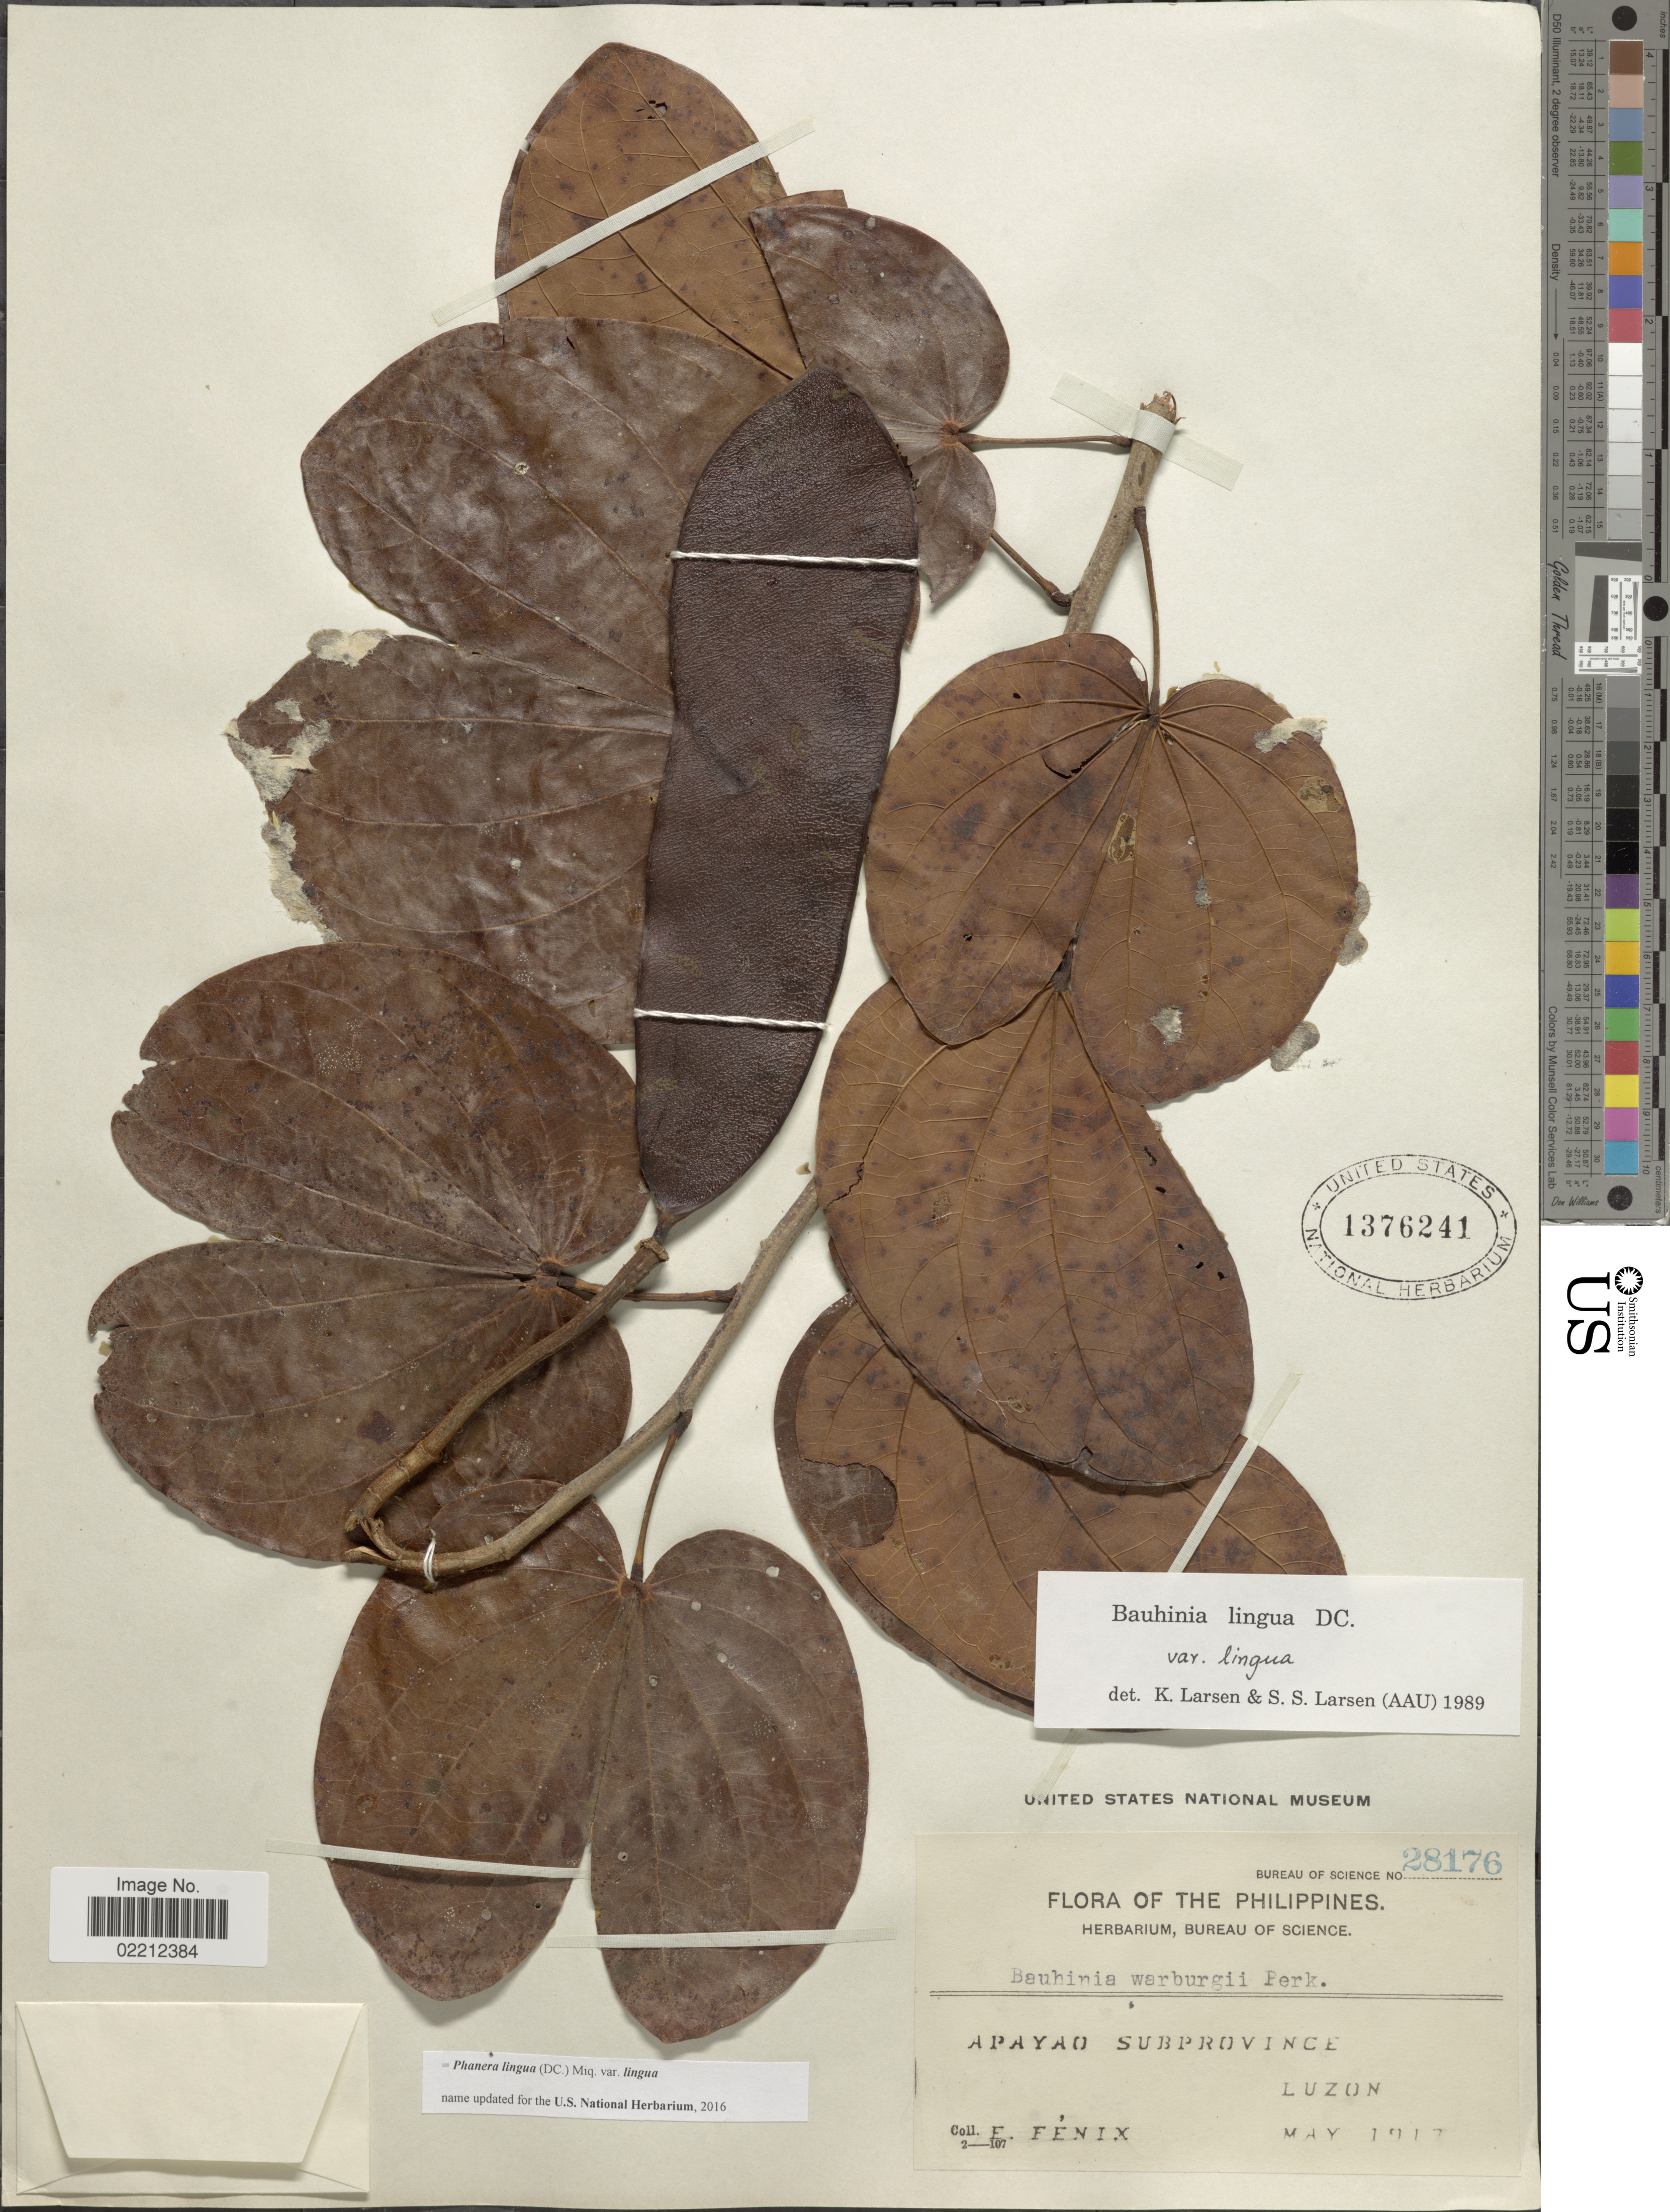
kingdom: Plantae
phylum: Tracheophyta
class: Magnoliopsida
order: Fabales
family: Fabaceae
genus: Phanera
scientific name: Phanera lingua var. lingua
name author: (DC.) Miq.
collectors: E. Fénix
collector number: Bureau of Science 28176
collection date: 1917-05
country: Philippines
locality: Apayao Subprovince, Luzon.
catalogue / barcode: US 1376241